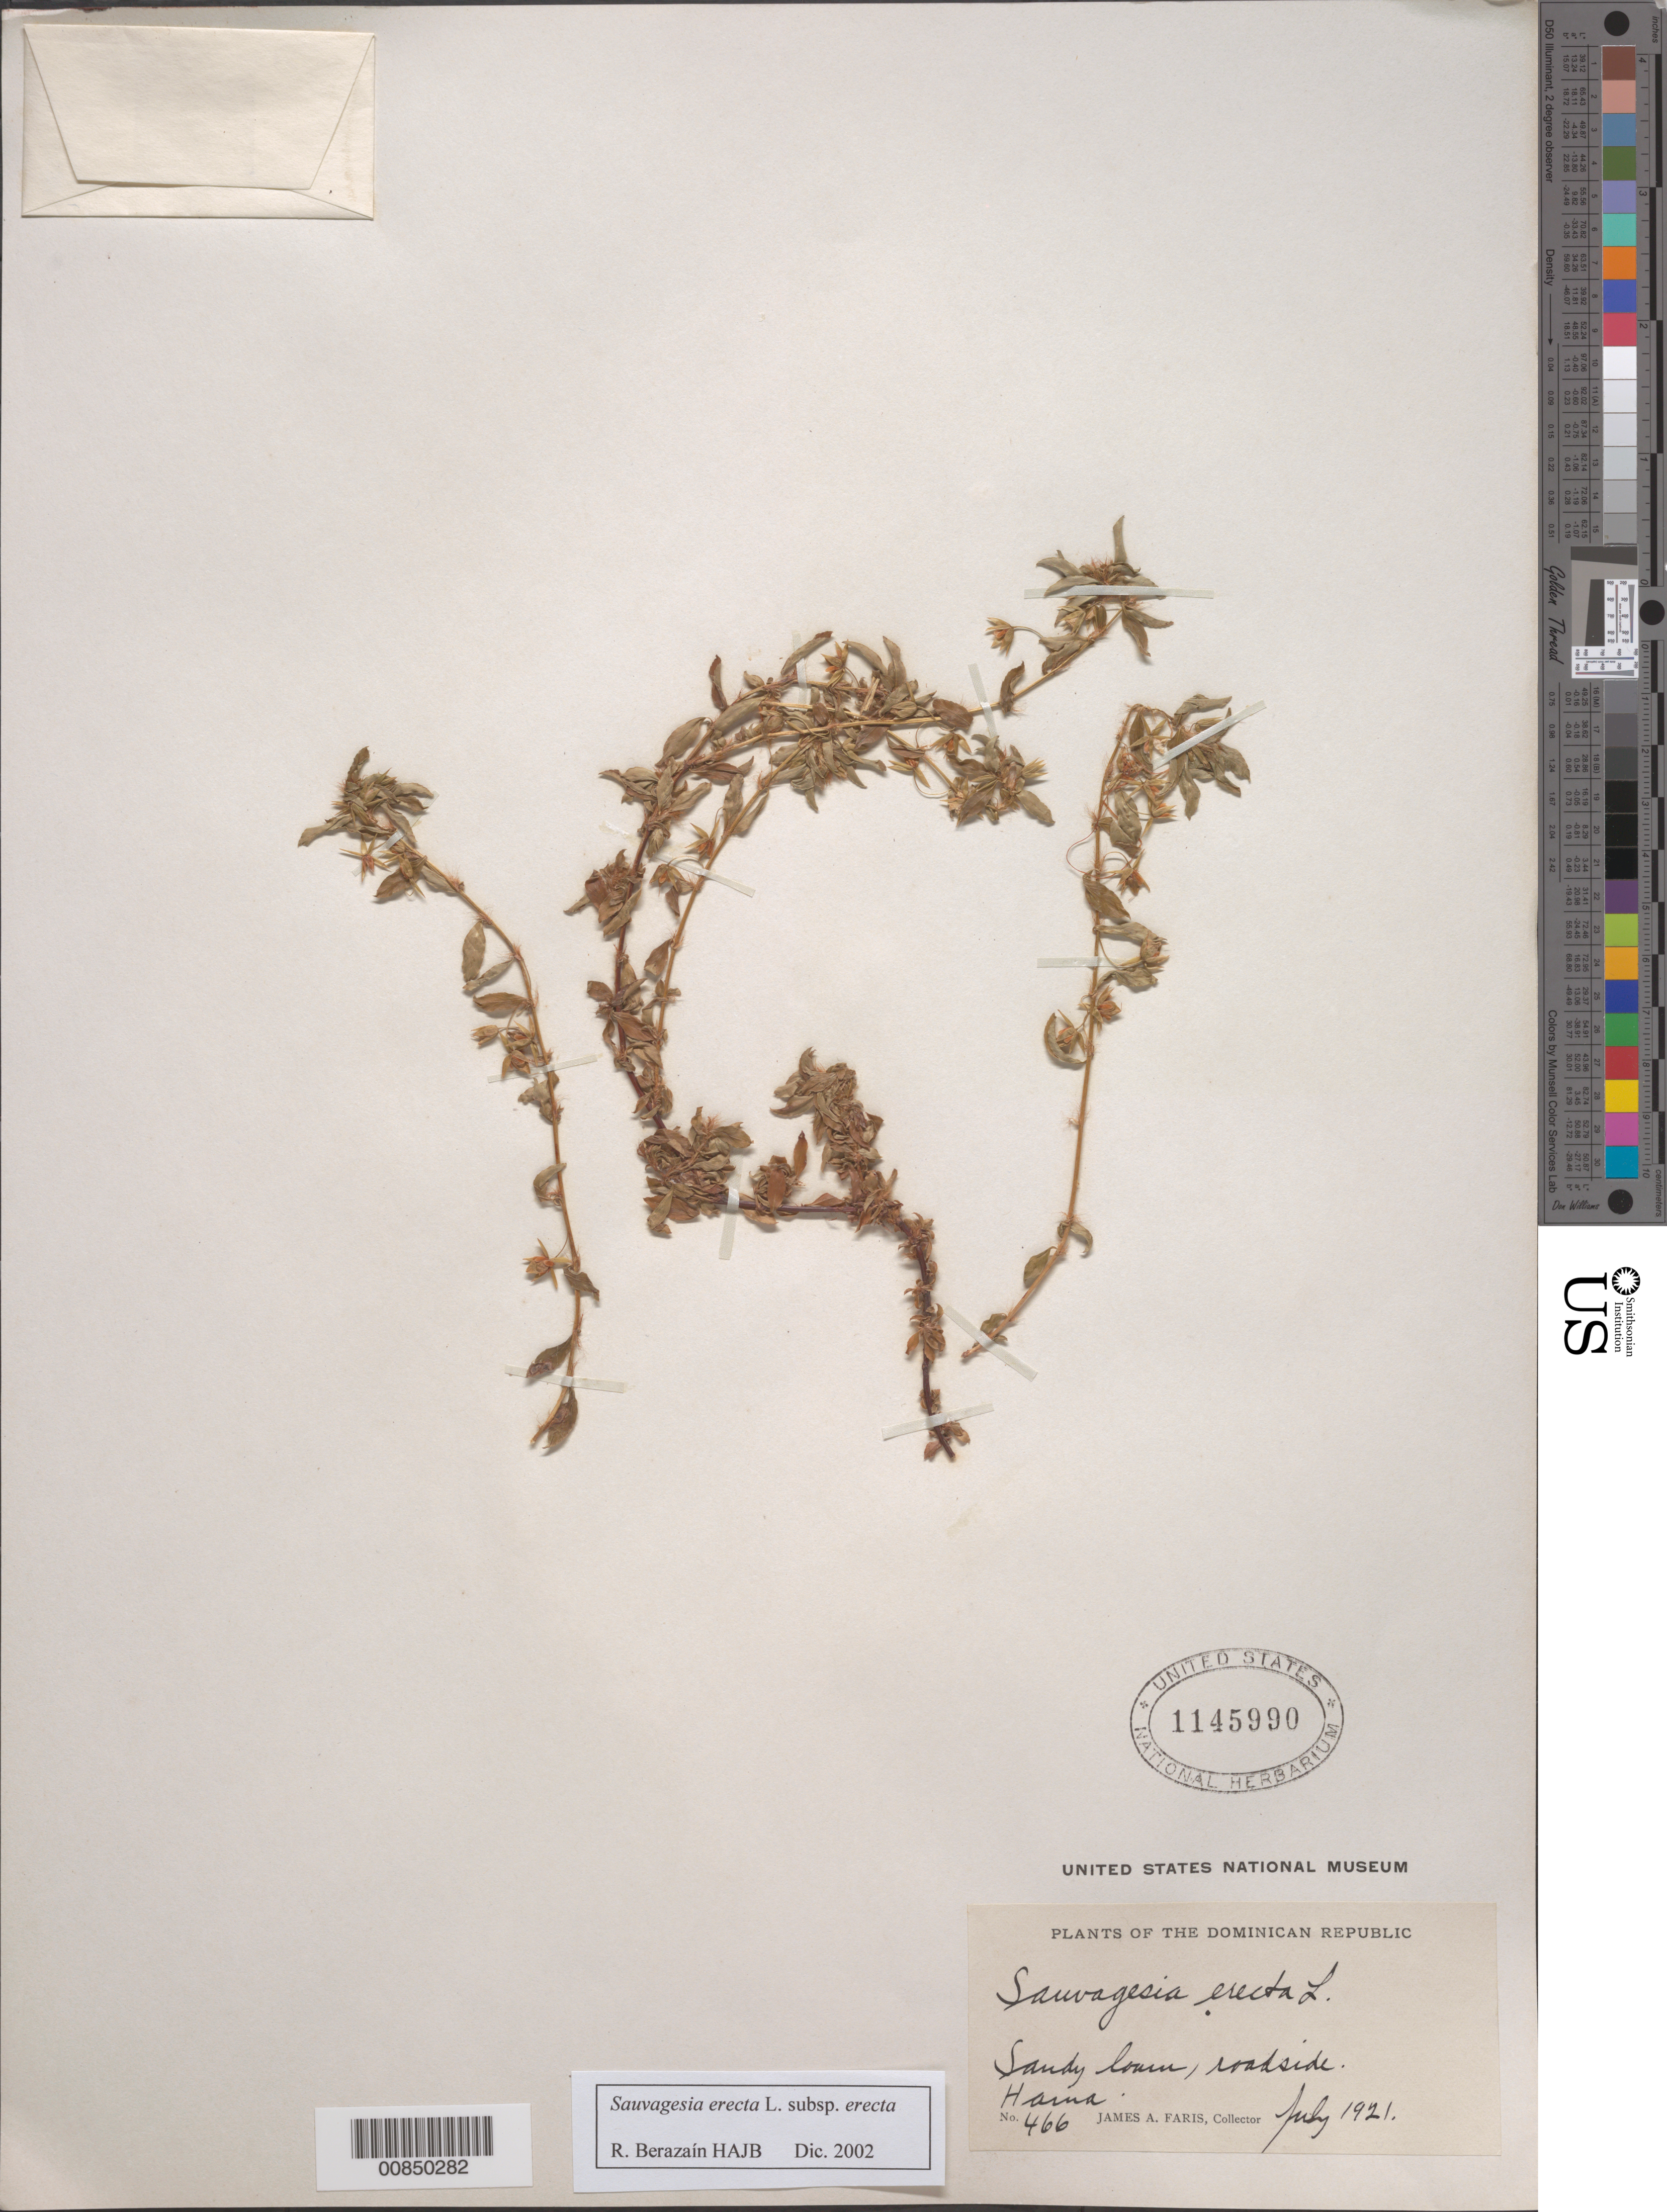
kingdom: Plantae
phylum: Tracheophyta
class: Magnoliopsida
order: Malpighiales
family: Ochnaceae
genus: Sauvagesia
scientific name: Sauvagesia erecta subsp. erecta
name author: L.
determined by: Berazaín, R.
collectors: J. Faris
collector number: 466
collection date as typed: Jul 1921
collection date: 1921-07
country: Dominican Republic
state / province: San Cristóbal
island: Hispaniola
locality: Haina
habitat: Sandy loam, roadside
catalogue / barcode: US 1145990